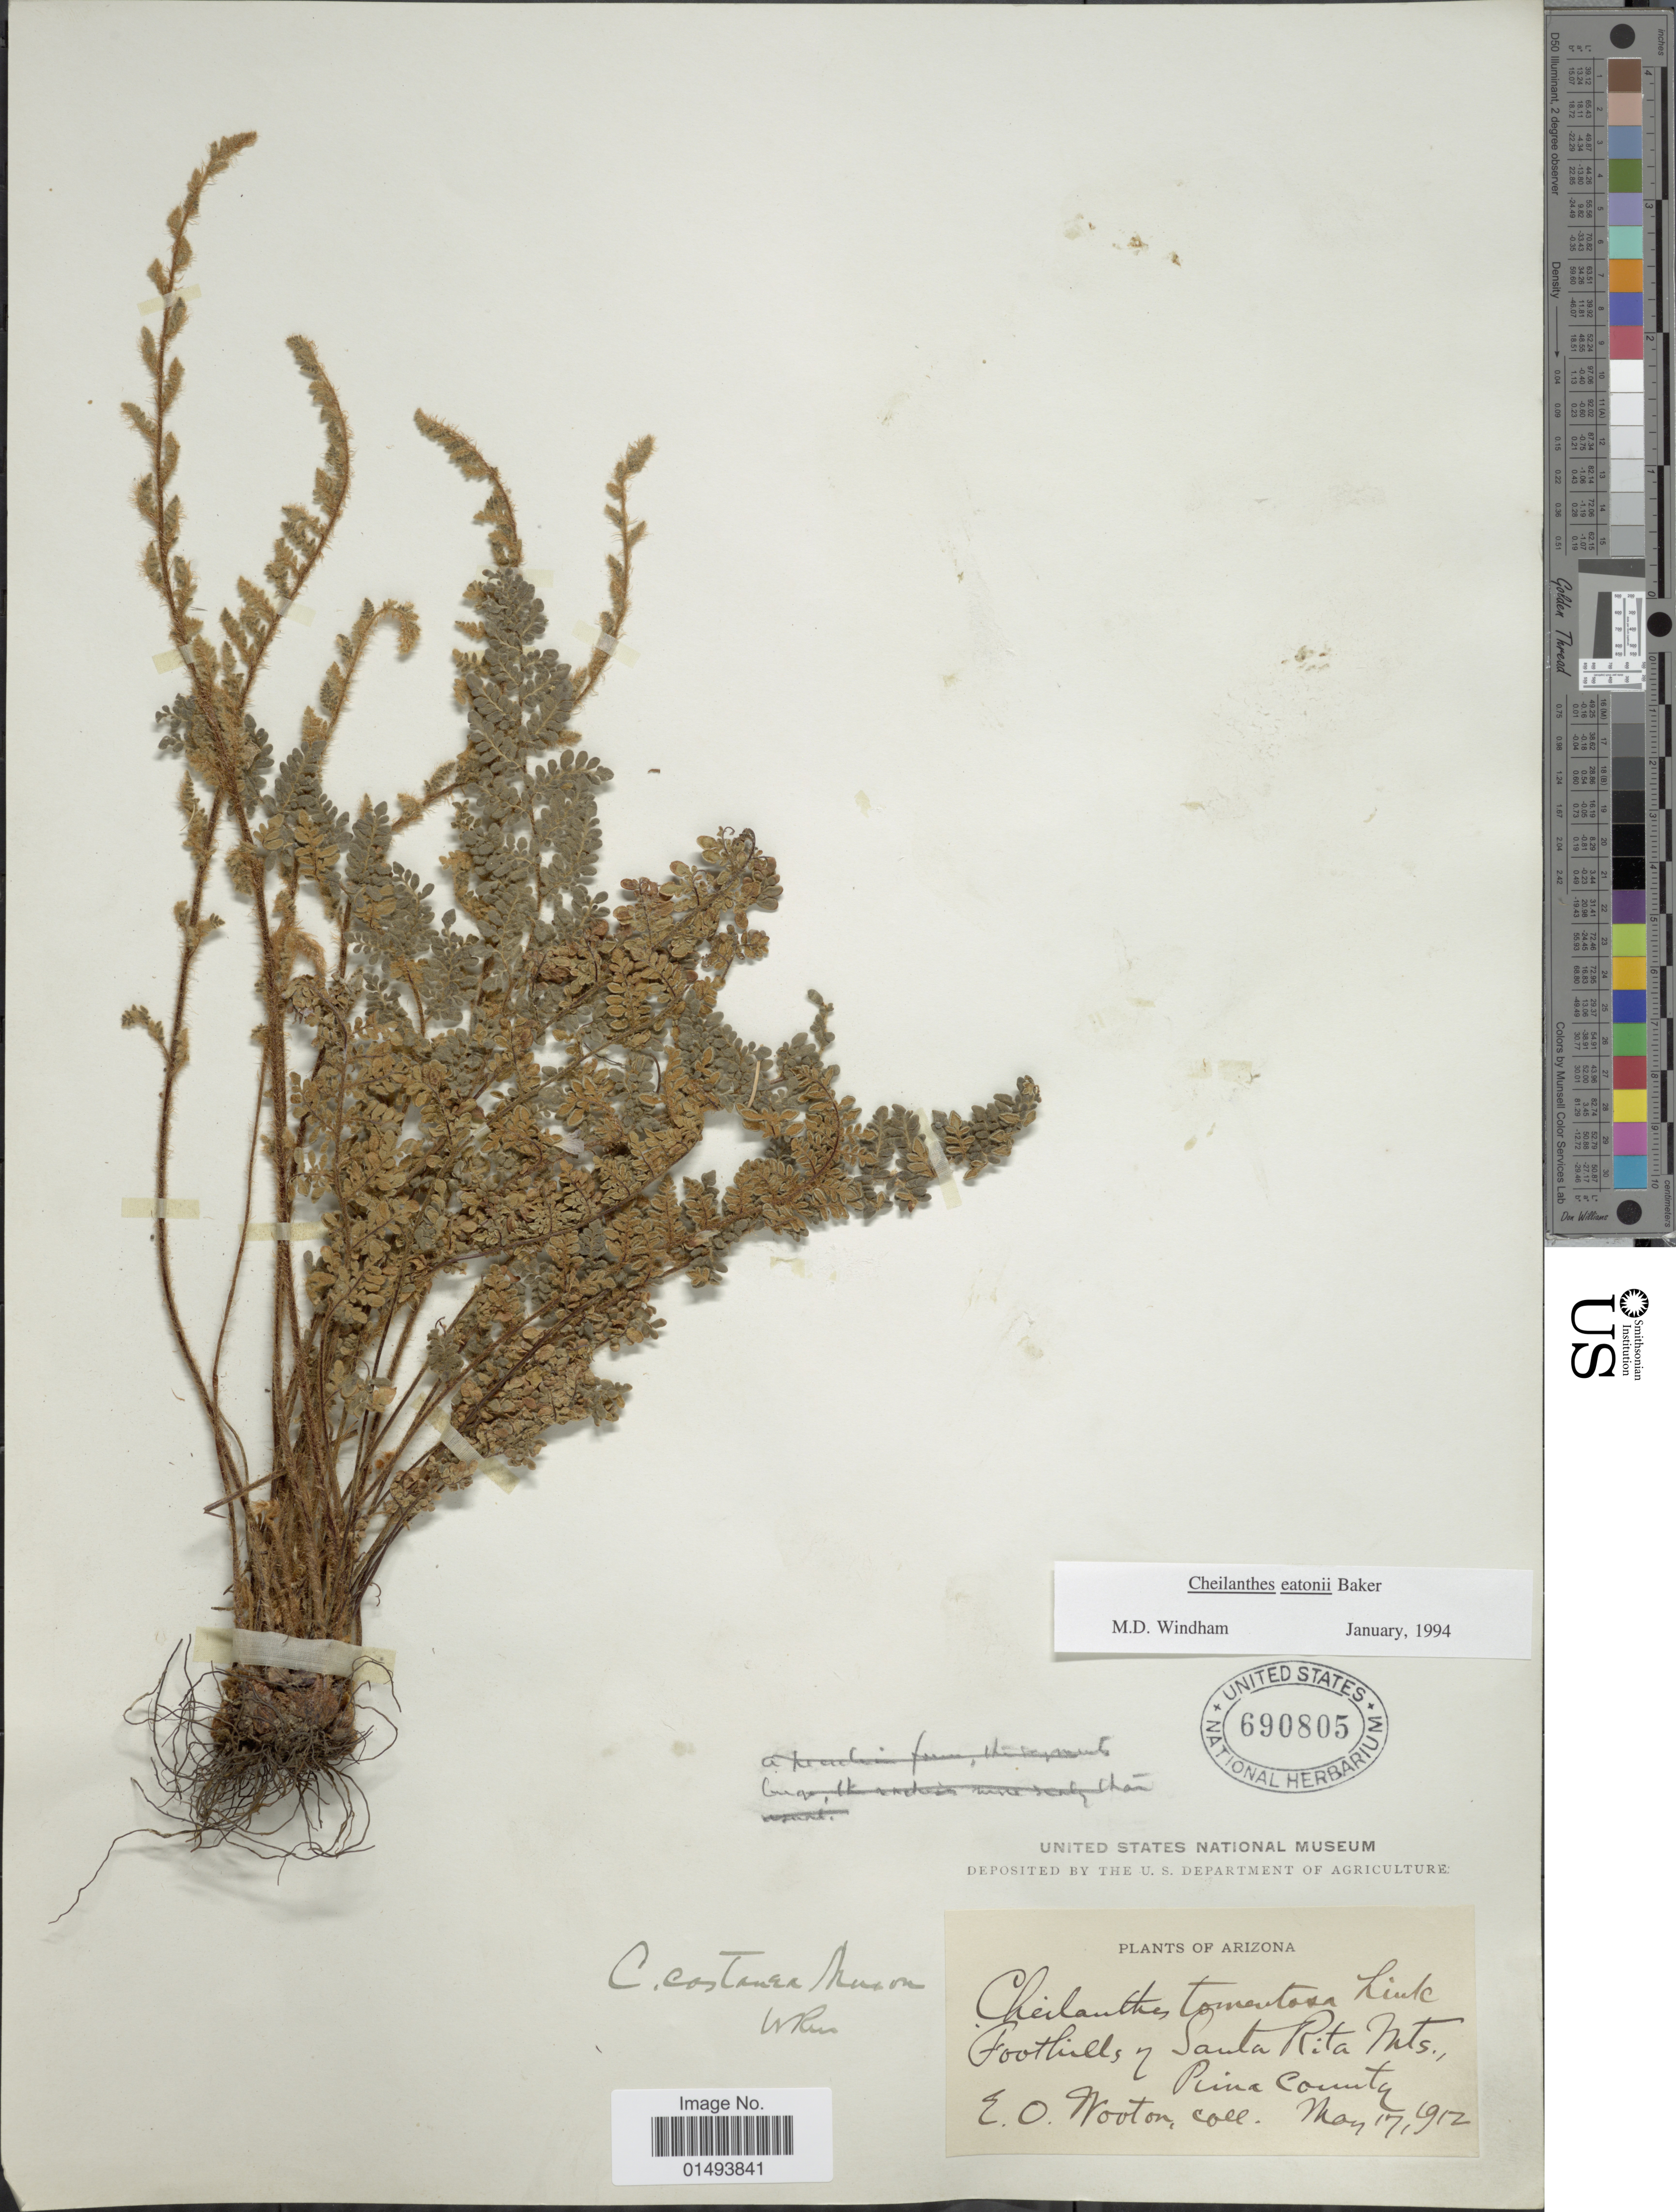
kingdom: Plantae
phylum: Tracheophyta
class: Polypodiopsida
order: Polypodiales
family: Pteridaceae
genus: Myriopteris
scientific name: Myriopteris rufa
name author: Fée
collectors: E. O. Wooton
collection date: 1912-03-17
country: United States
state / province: Arizona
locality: Plants of Arizona, Foothills of Santa Rita Mts, Pima County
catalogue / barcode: US 690805